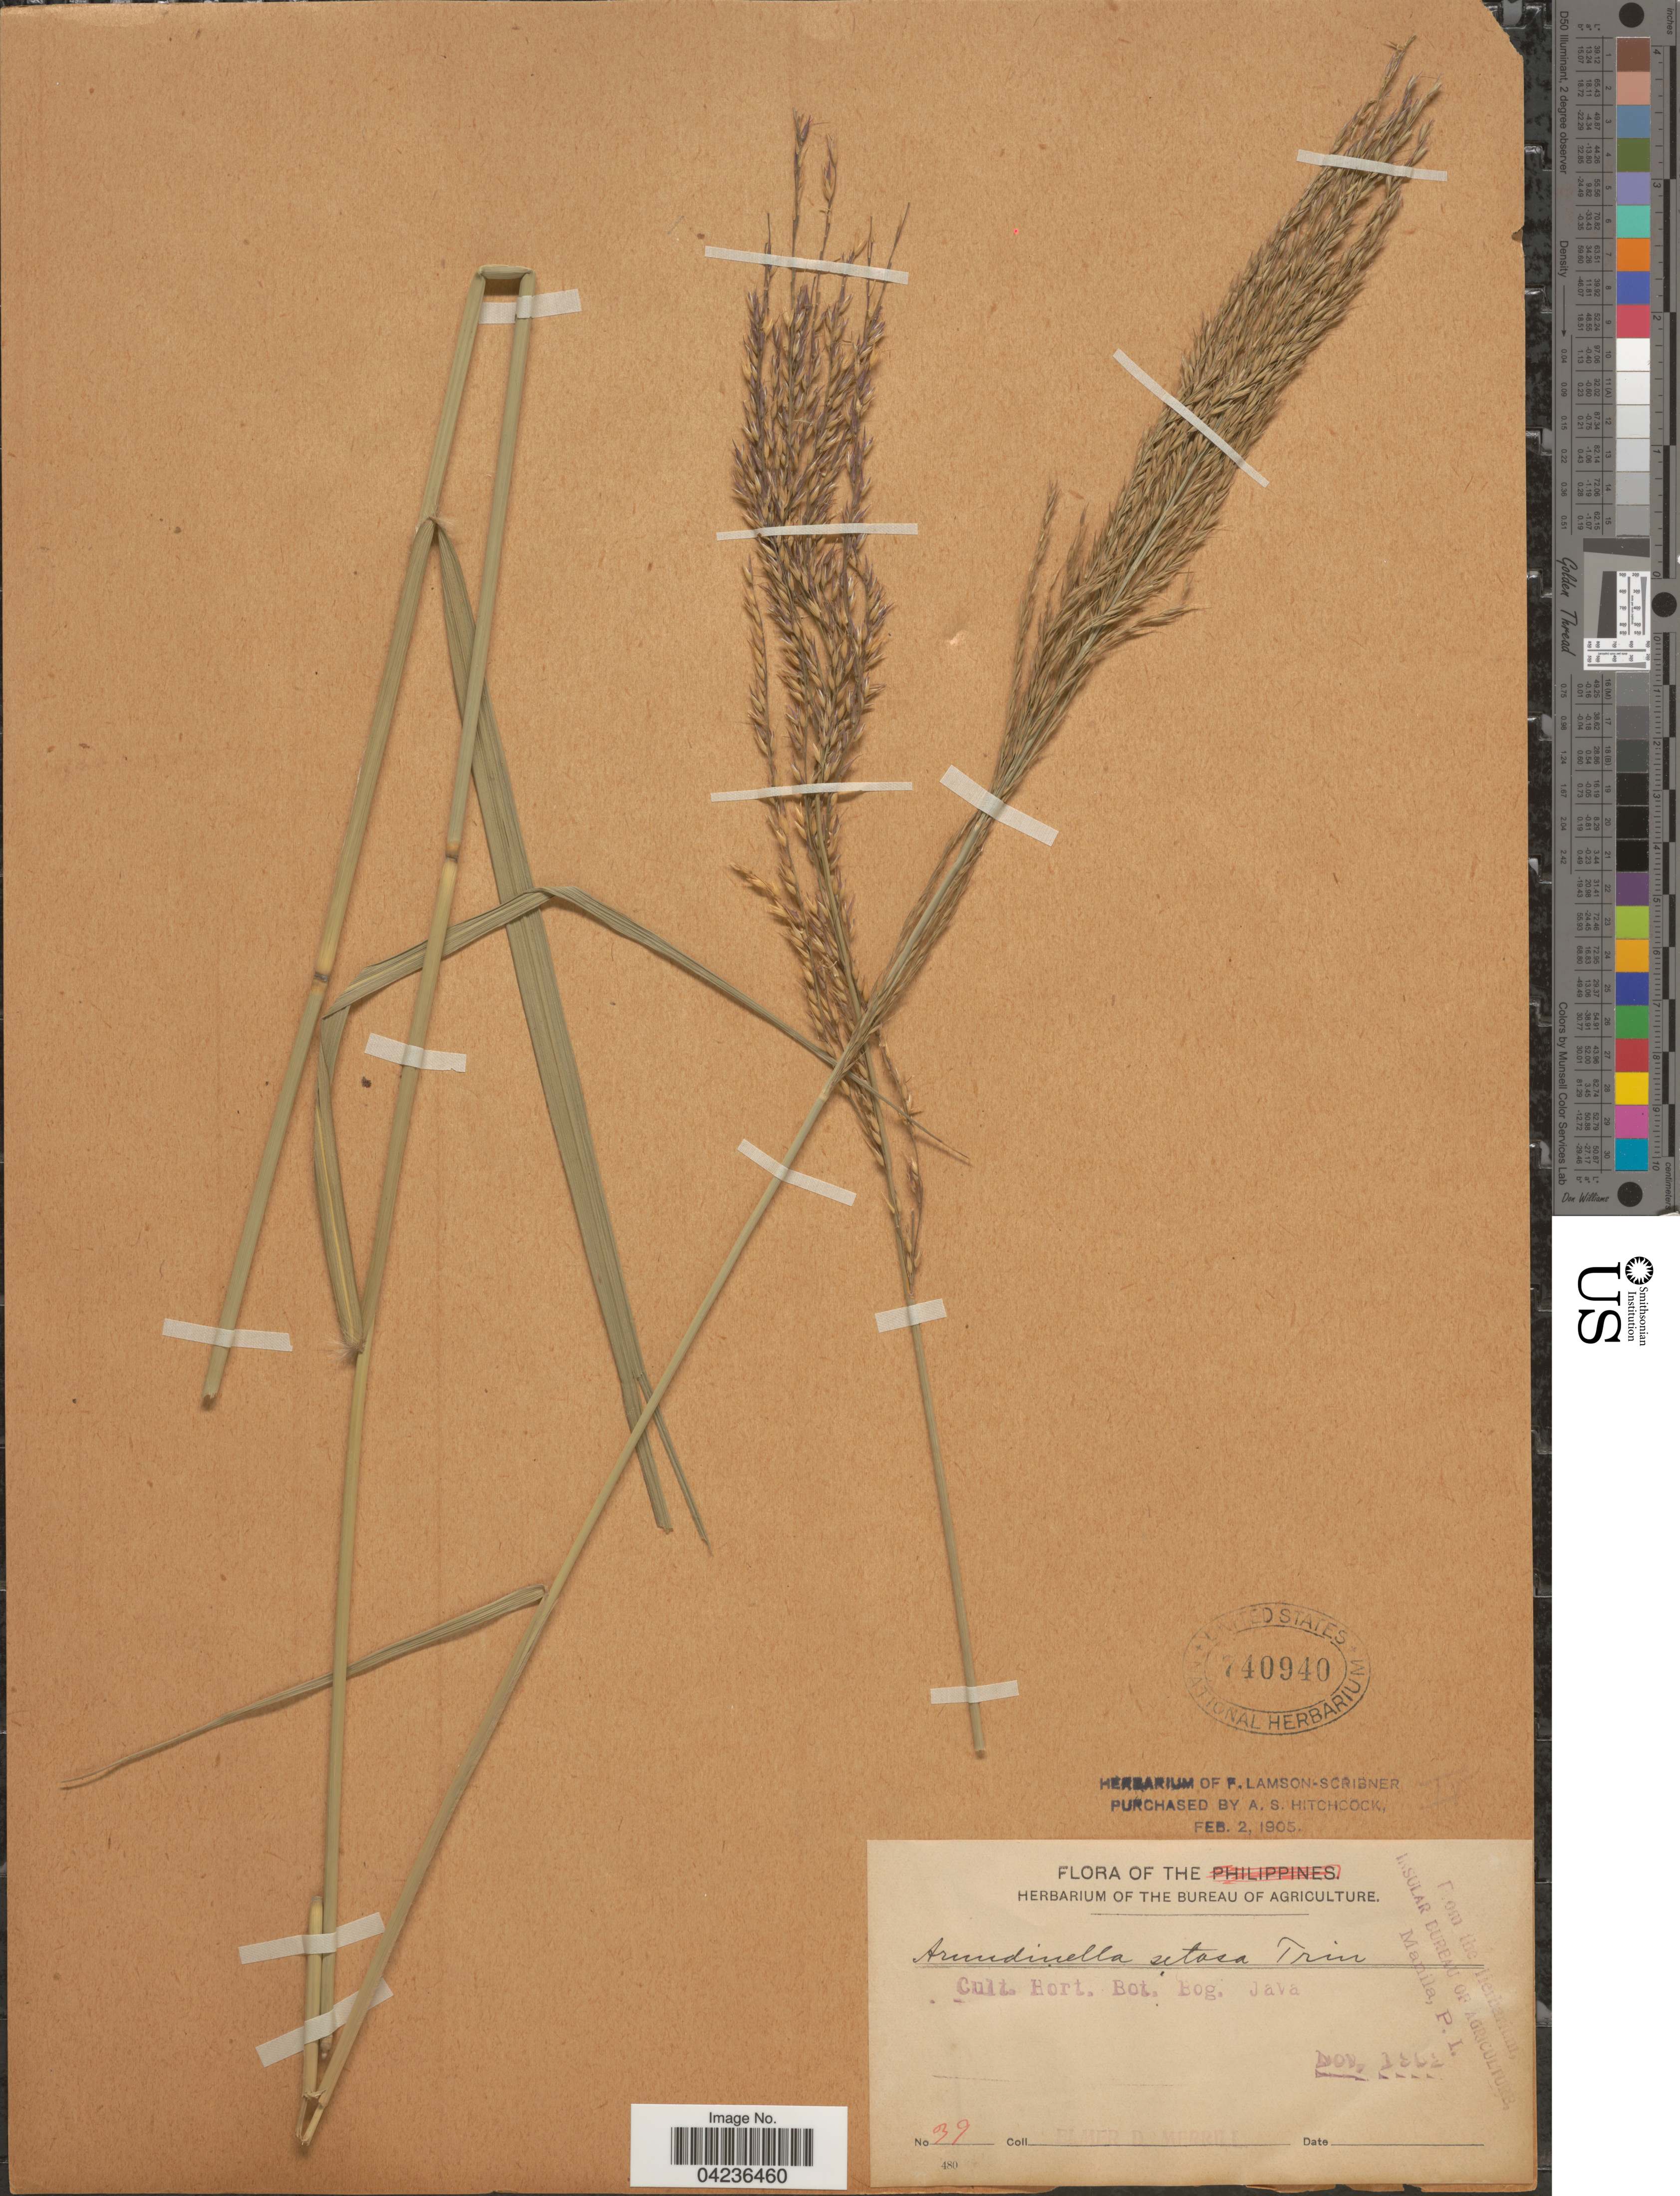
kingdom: Plantae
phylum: Tracheophyta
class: Liliopsida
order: Poales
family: Poaceae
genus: Arundinella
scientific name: Arundinella setosa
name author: Trin.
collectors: E. D. Merrill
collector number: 39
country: Indonesia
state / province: Java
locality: Hort. Bot. Bog. Java.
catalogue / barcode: US 740940